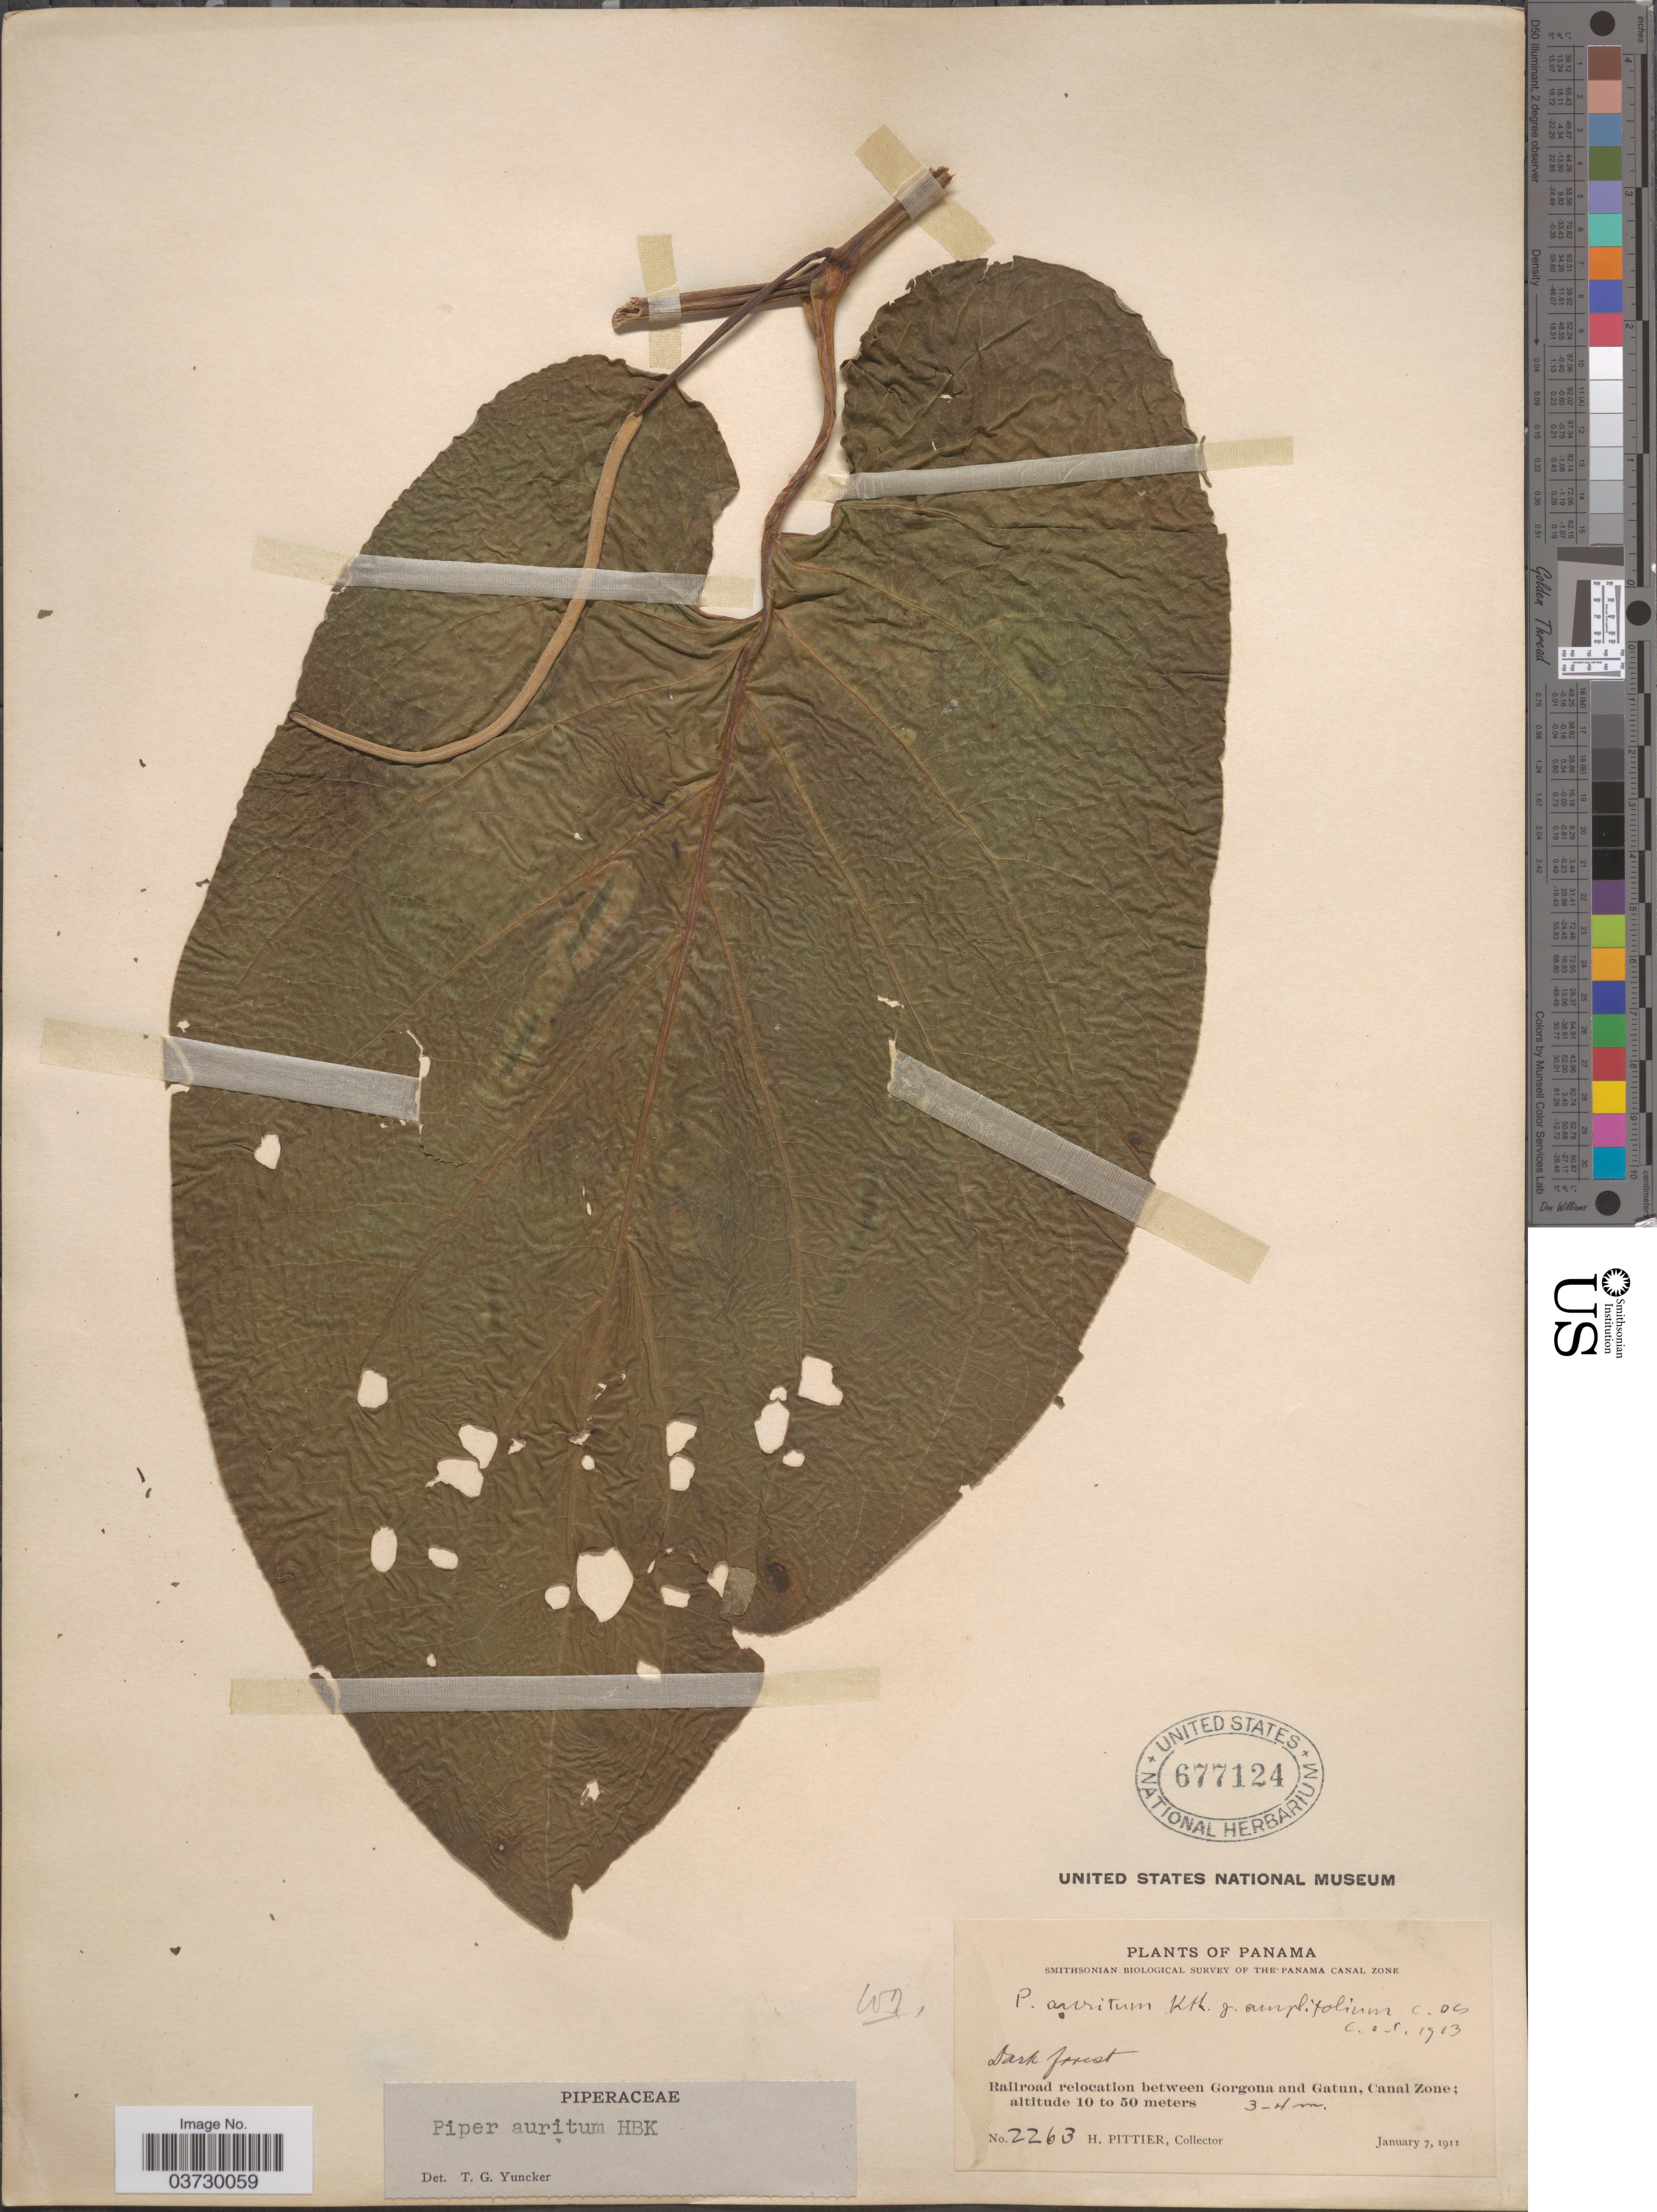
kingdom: Plantae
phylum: Tracheophyta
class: Magnoliopsida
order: Piperales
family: Piperaceae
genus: Piper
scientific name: Piper auritum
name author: Kunth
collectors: H. F. Pittier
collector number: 2263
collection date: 1911-01-07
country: Panama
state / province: Colón / Panamá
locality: Railroad relocation between Gorgona and Gatun, Canal Zone.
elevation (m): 10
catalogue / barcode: US 677124